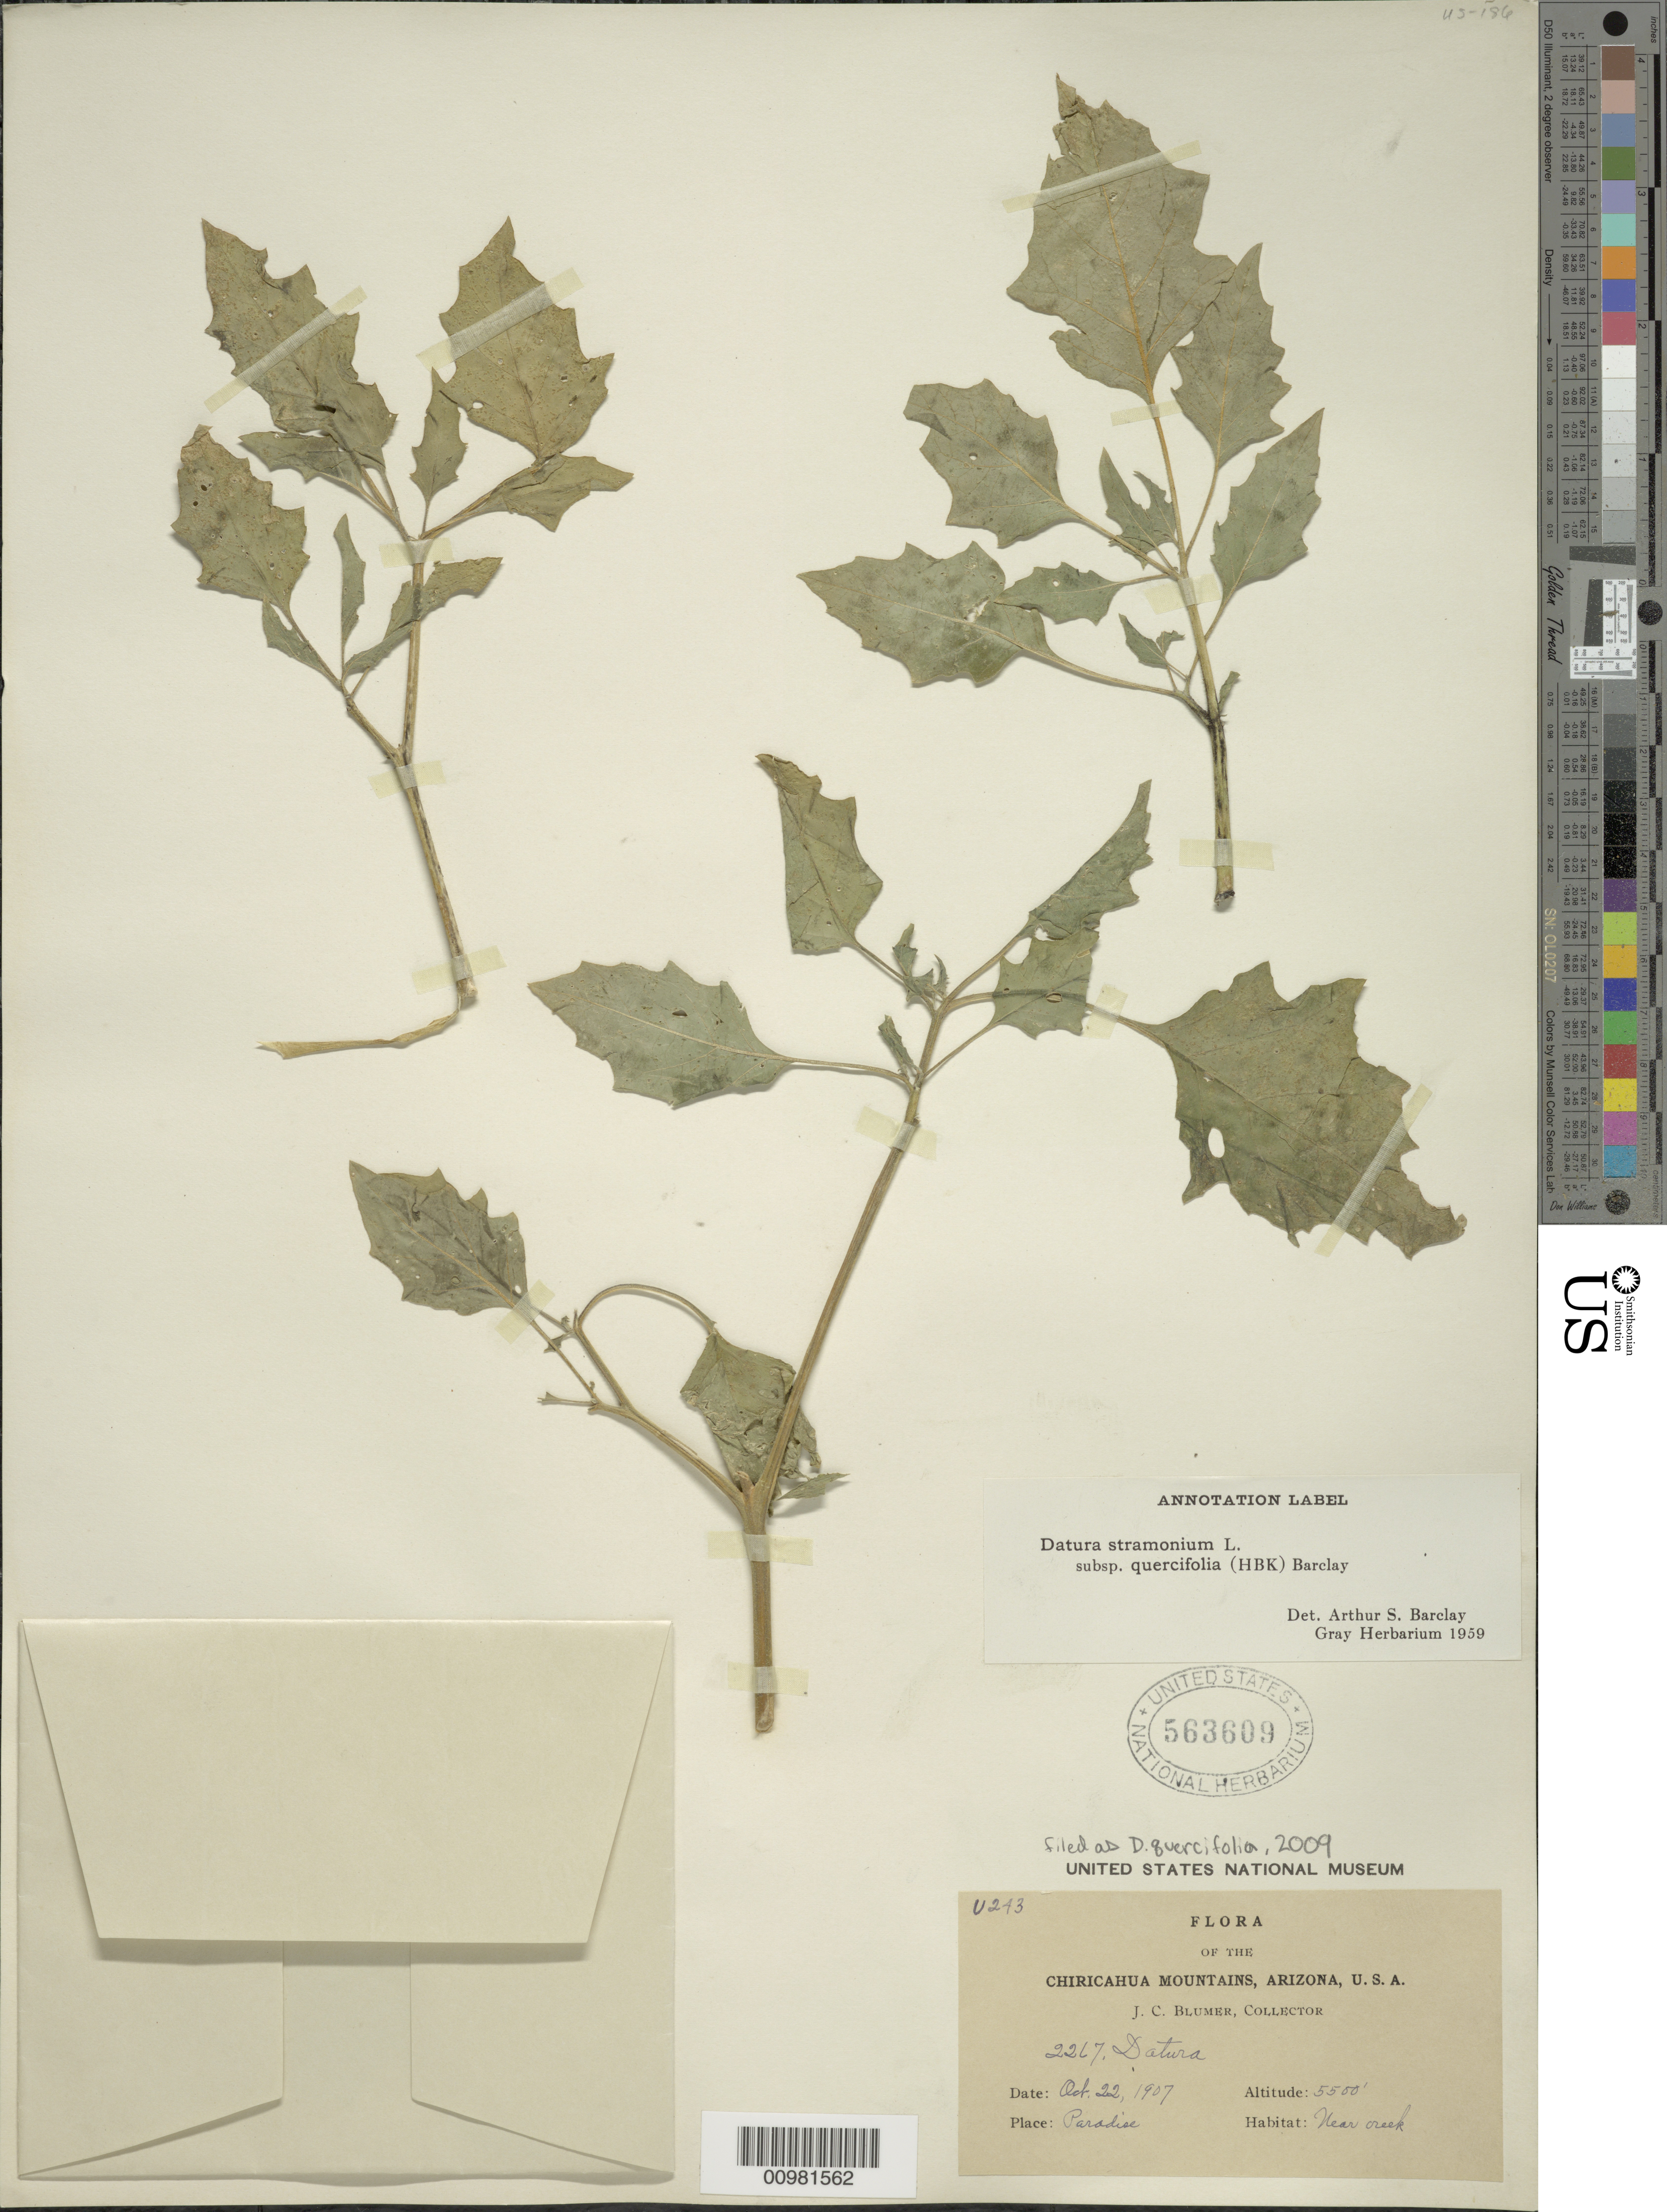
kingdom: Plantae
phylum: Tracheophyta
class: Magnoliopsida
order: Solanales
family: Solanaceae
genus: Datura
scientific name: Datura quercifolia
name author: Kunth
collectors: J. C. Blumer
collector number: U243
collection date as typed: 22 Oct 1907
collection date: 1907-10-22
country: United States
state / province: Arizona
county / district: Cochise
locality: Chiricahua Mts., Paradise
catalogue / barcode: US 563609